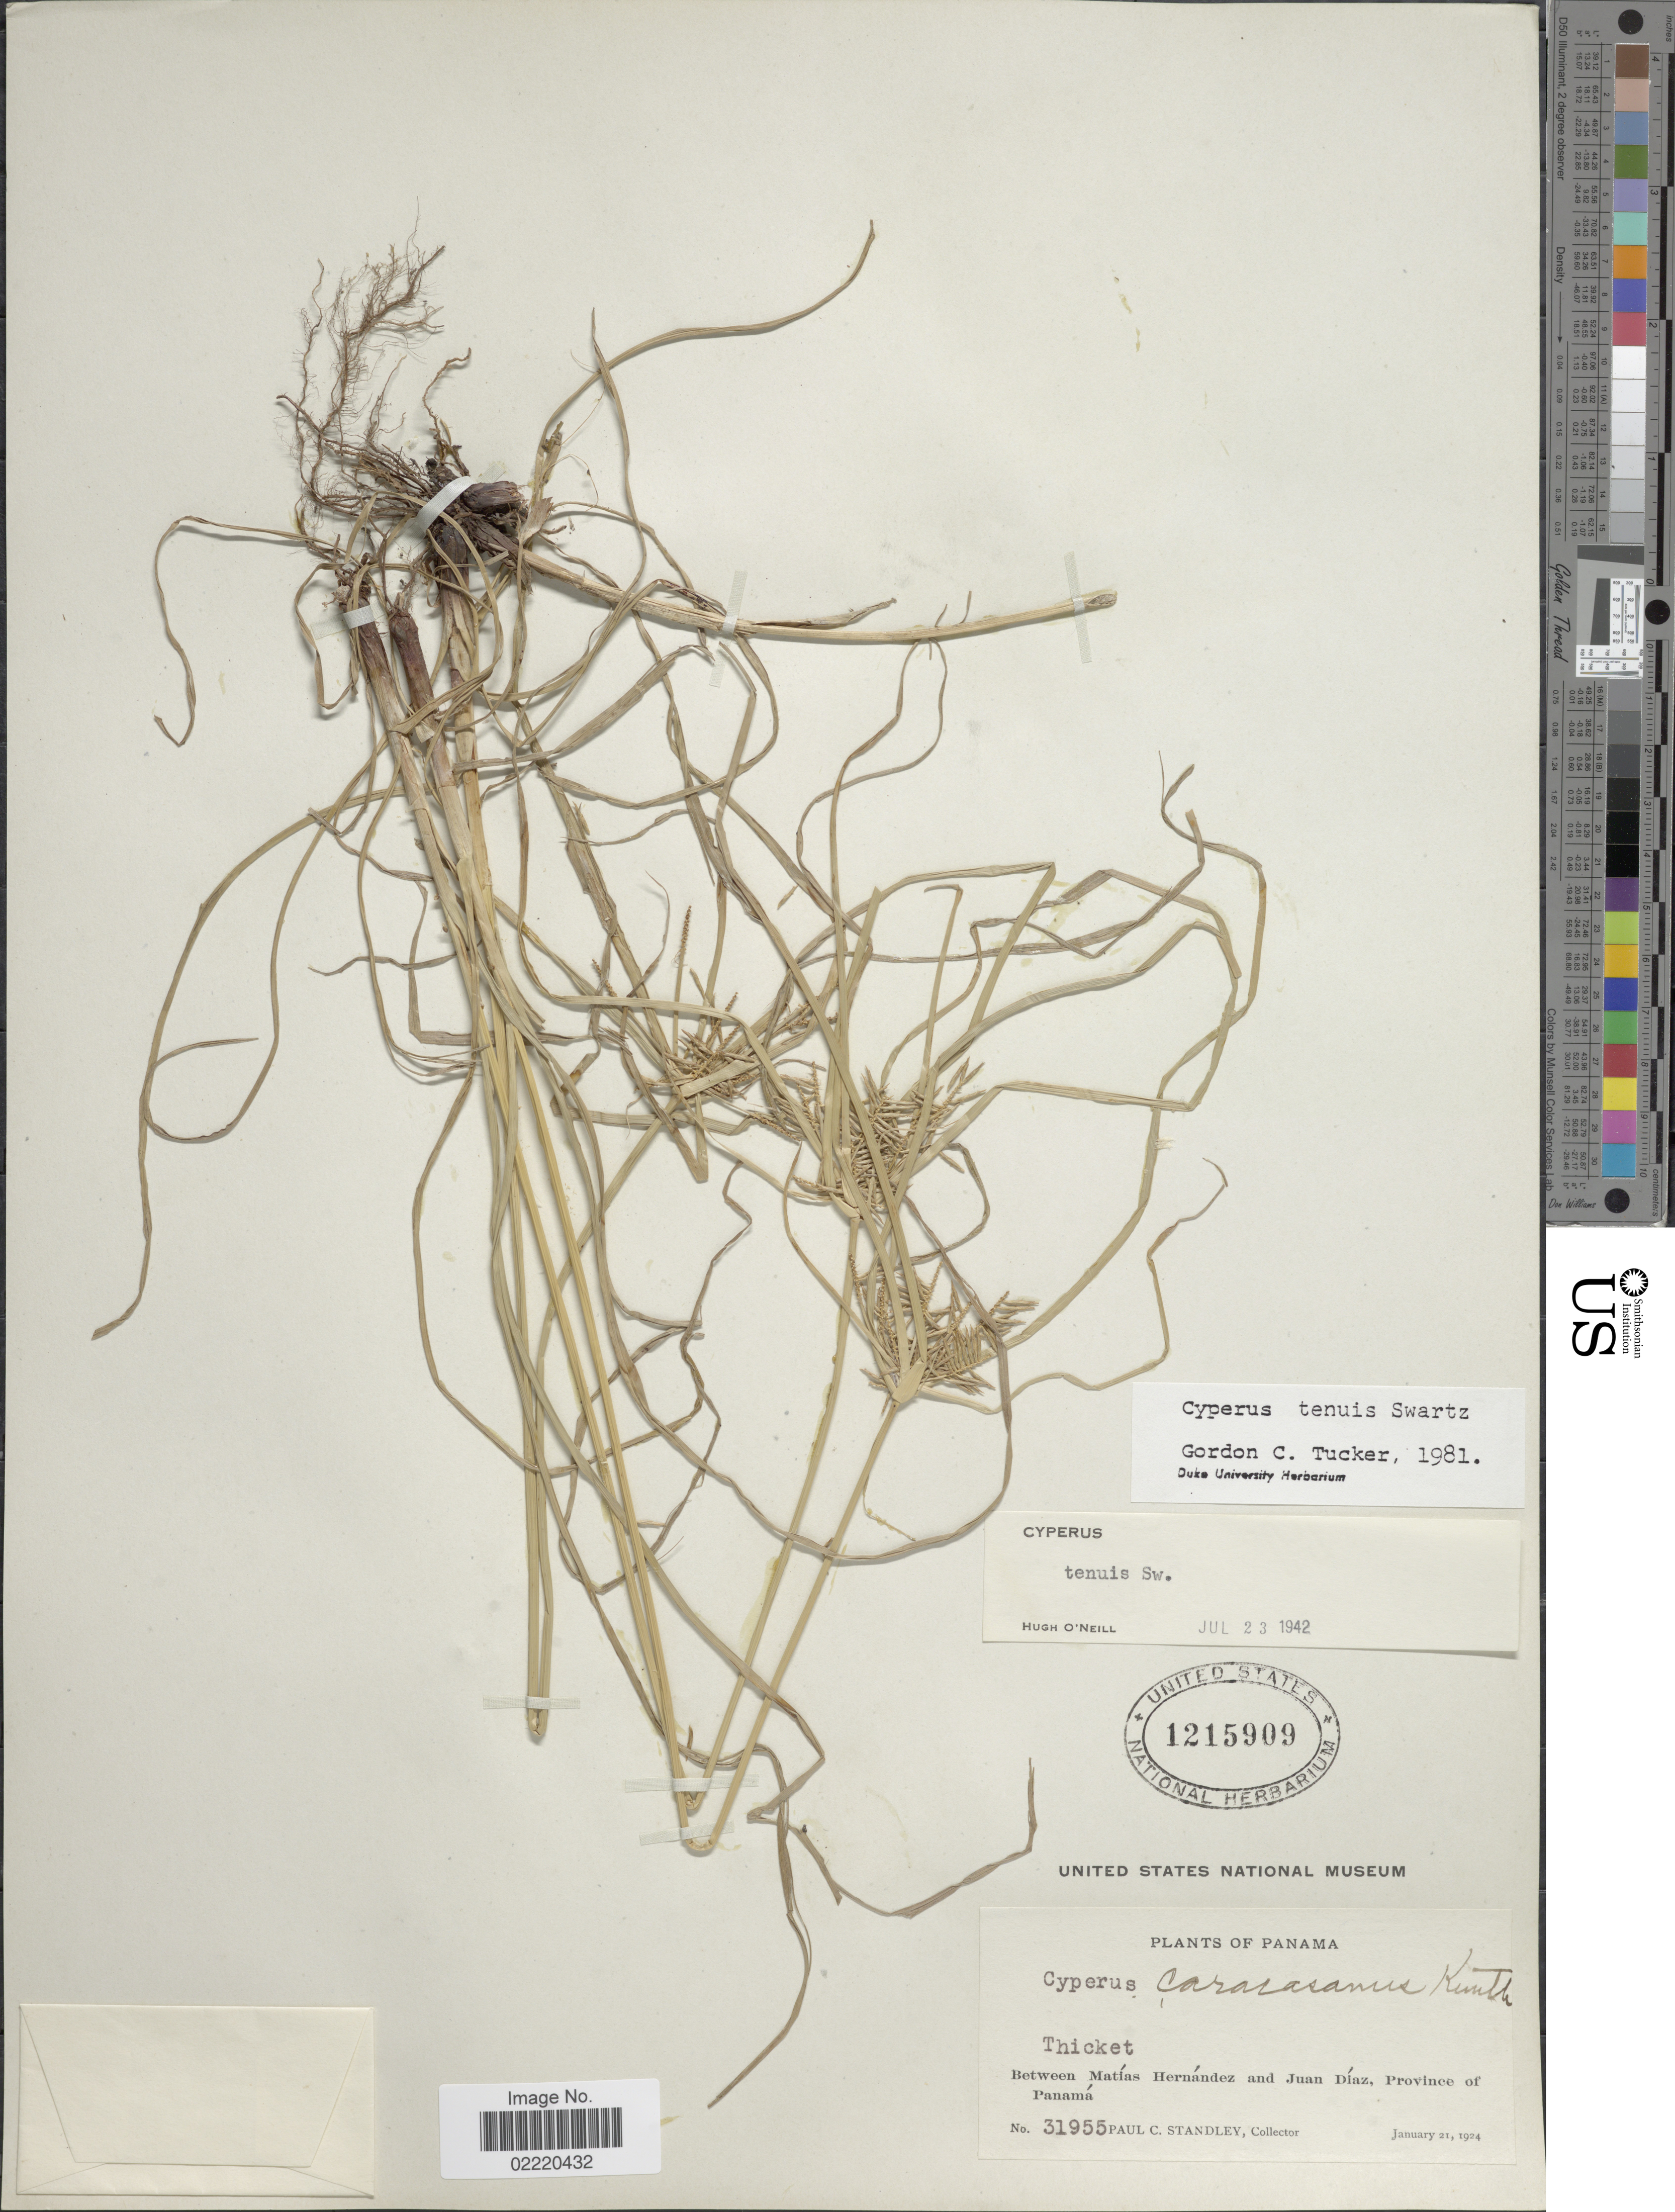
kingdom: Plantae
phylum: Tracheophyta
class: Liliopsida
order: Poales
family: Cyperaceae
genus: Cyperus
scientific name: Cyperus tenuis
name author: Sw.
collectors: P. C. Standley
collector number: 19555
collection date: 1924-01-21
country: Panama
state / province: Panamá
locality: Thicket, between Matias Hernandez and Juan Diaz.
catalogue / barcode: US 1215909